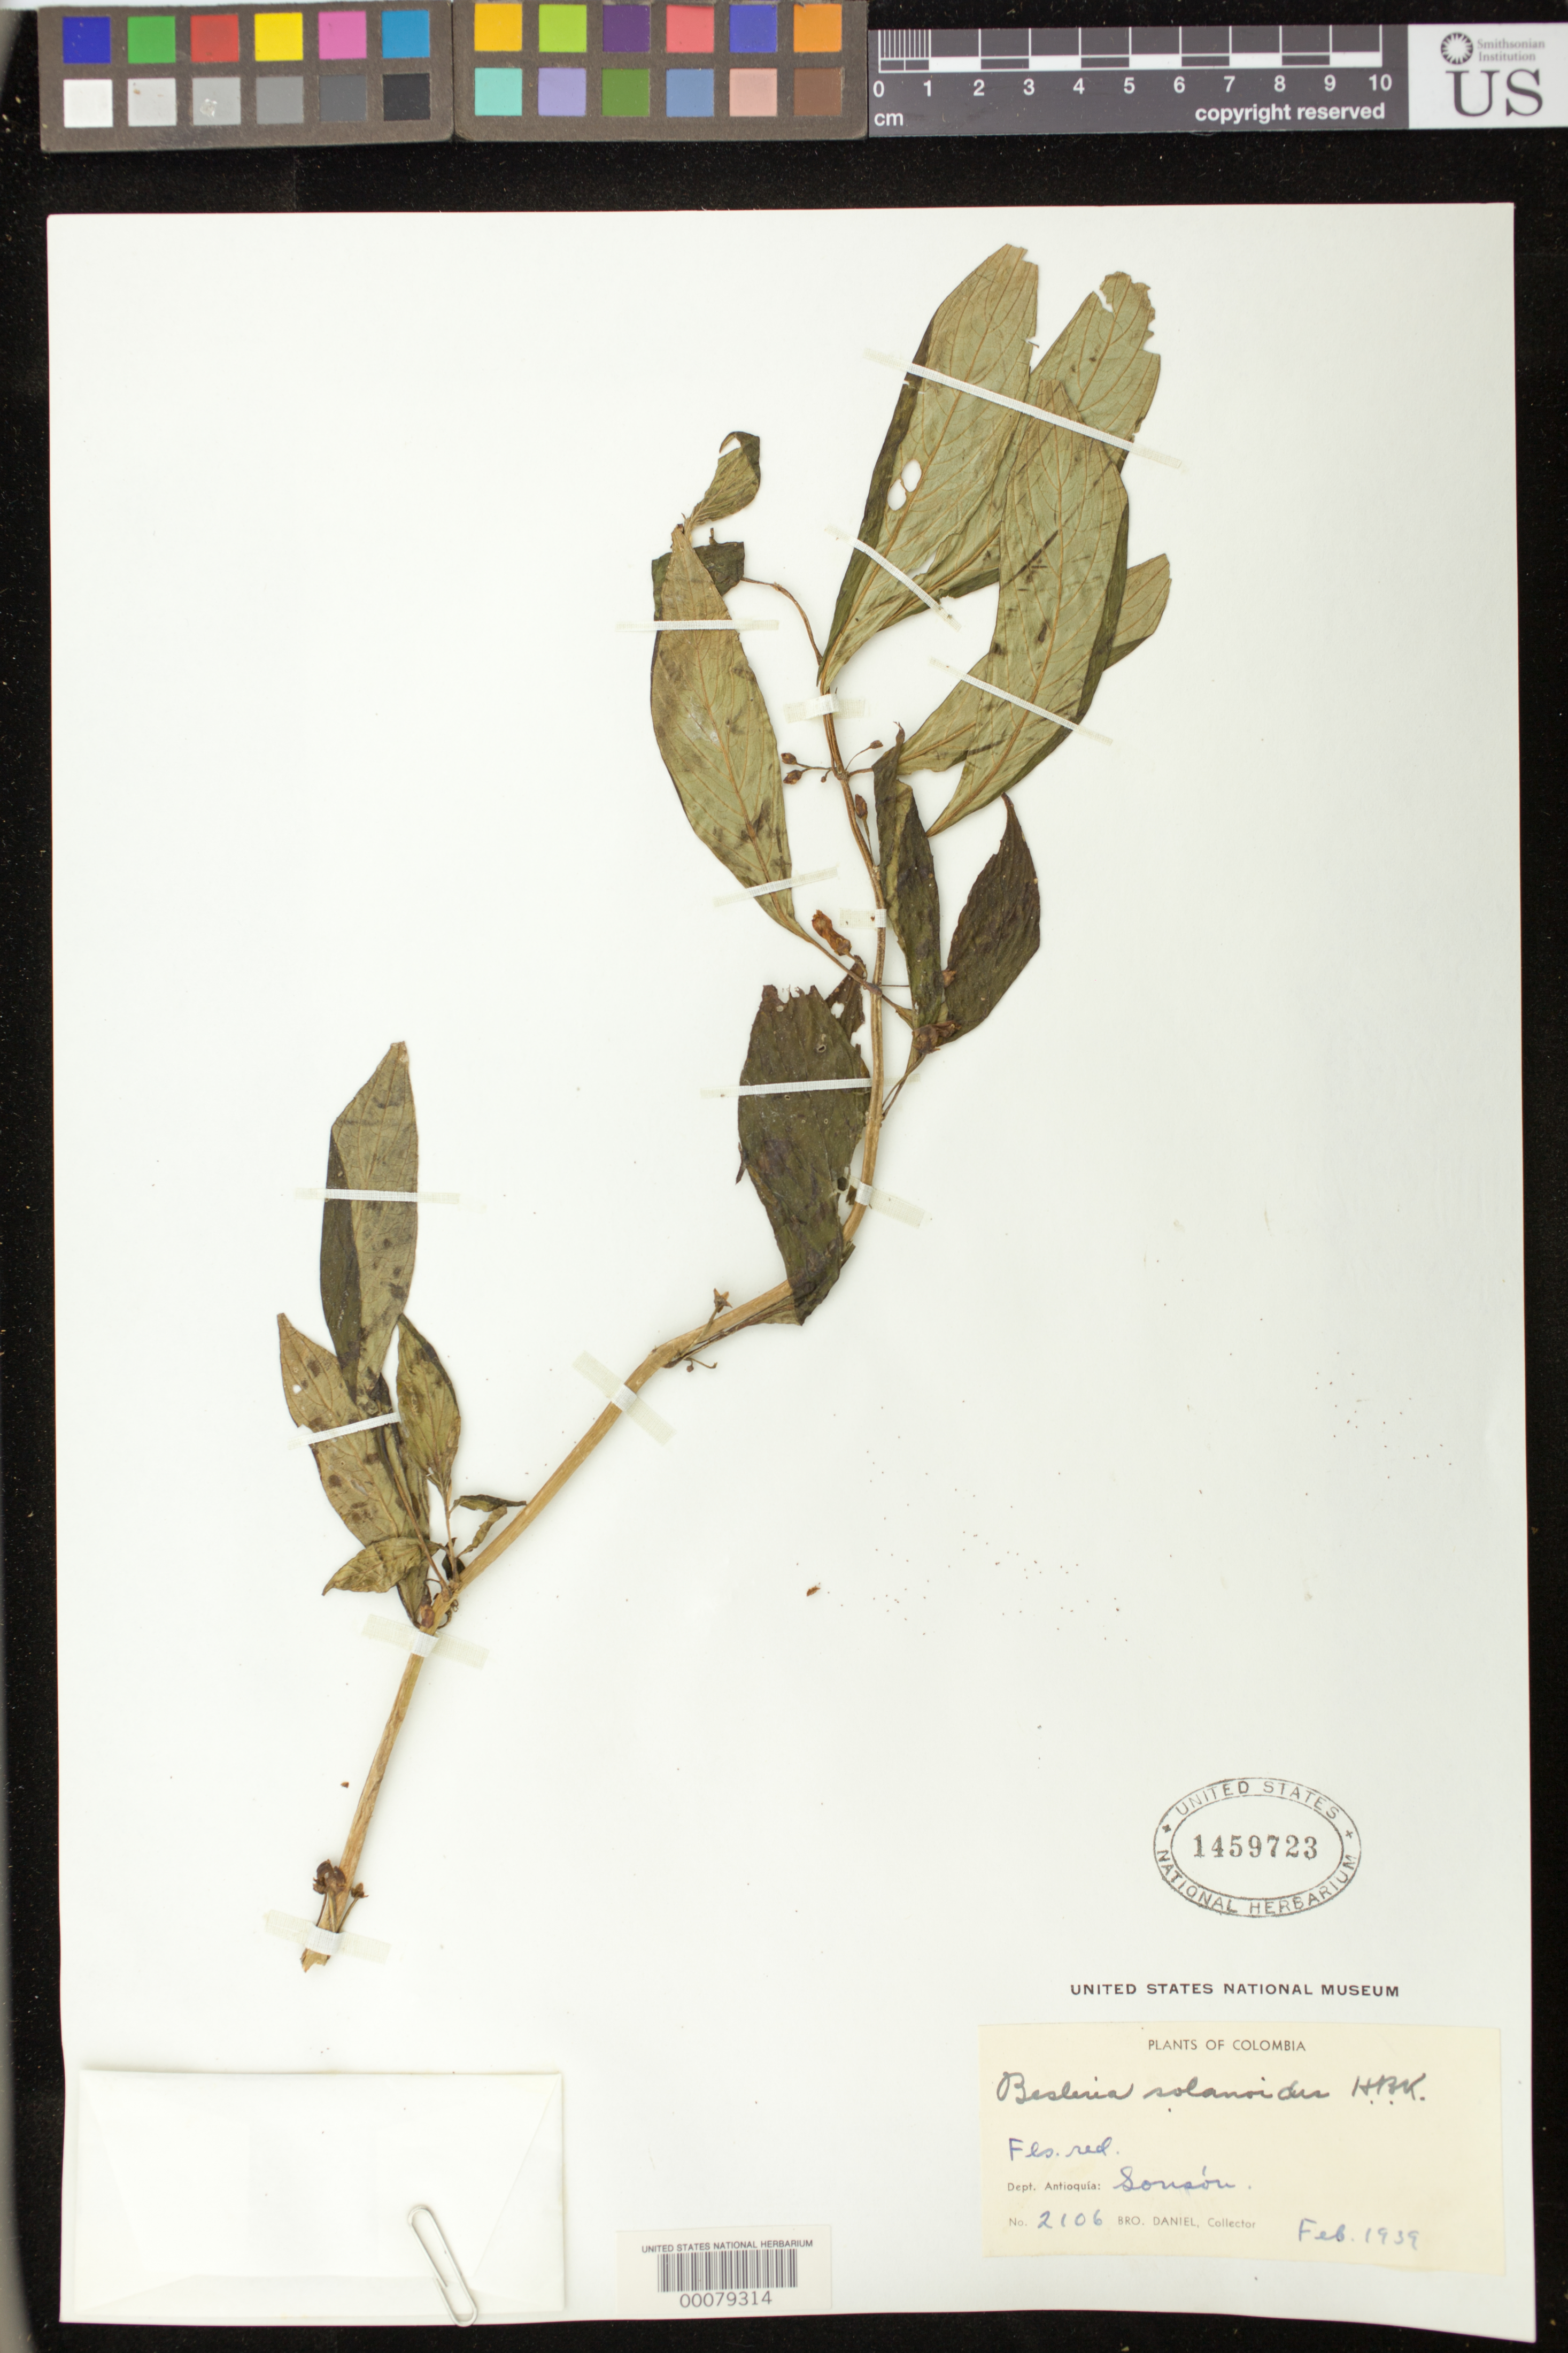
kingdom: Plantae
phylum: Tracheophyta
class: Magnoliopsida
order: Lamiales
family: Gesneriaceae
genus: Besleria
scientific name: Besleria solanoides var. solanoides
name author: Kunth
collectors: Bro. Daniel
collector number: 2106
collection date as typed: Feb 1939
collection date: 1939-02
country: Colombia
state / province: Antioquia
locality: Sonson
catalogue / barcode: US 1459723